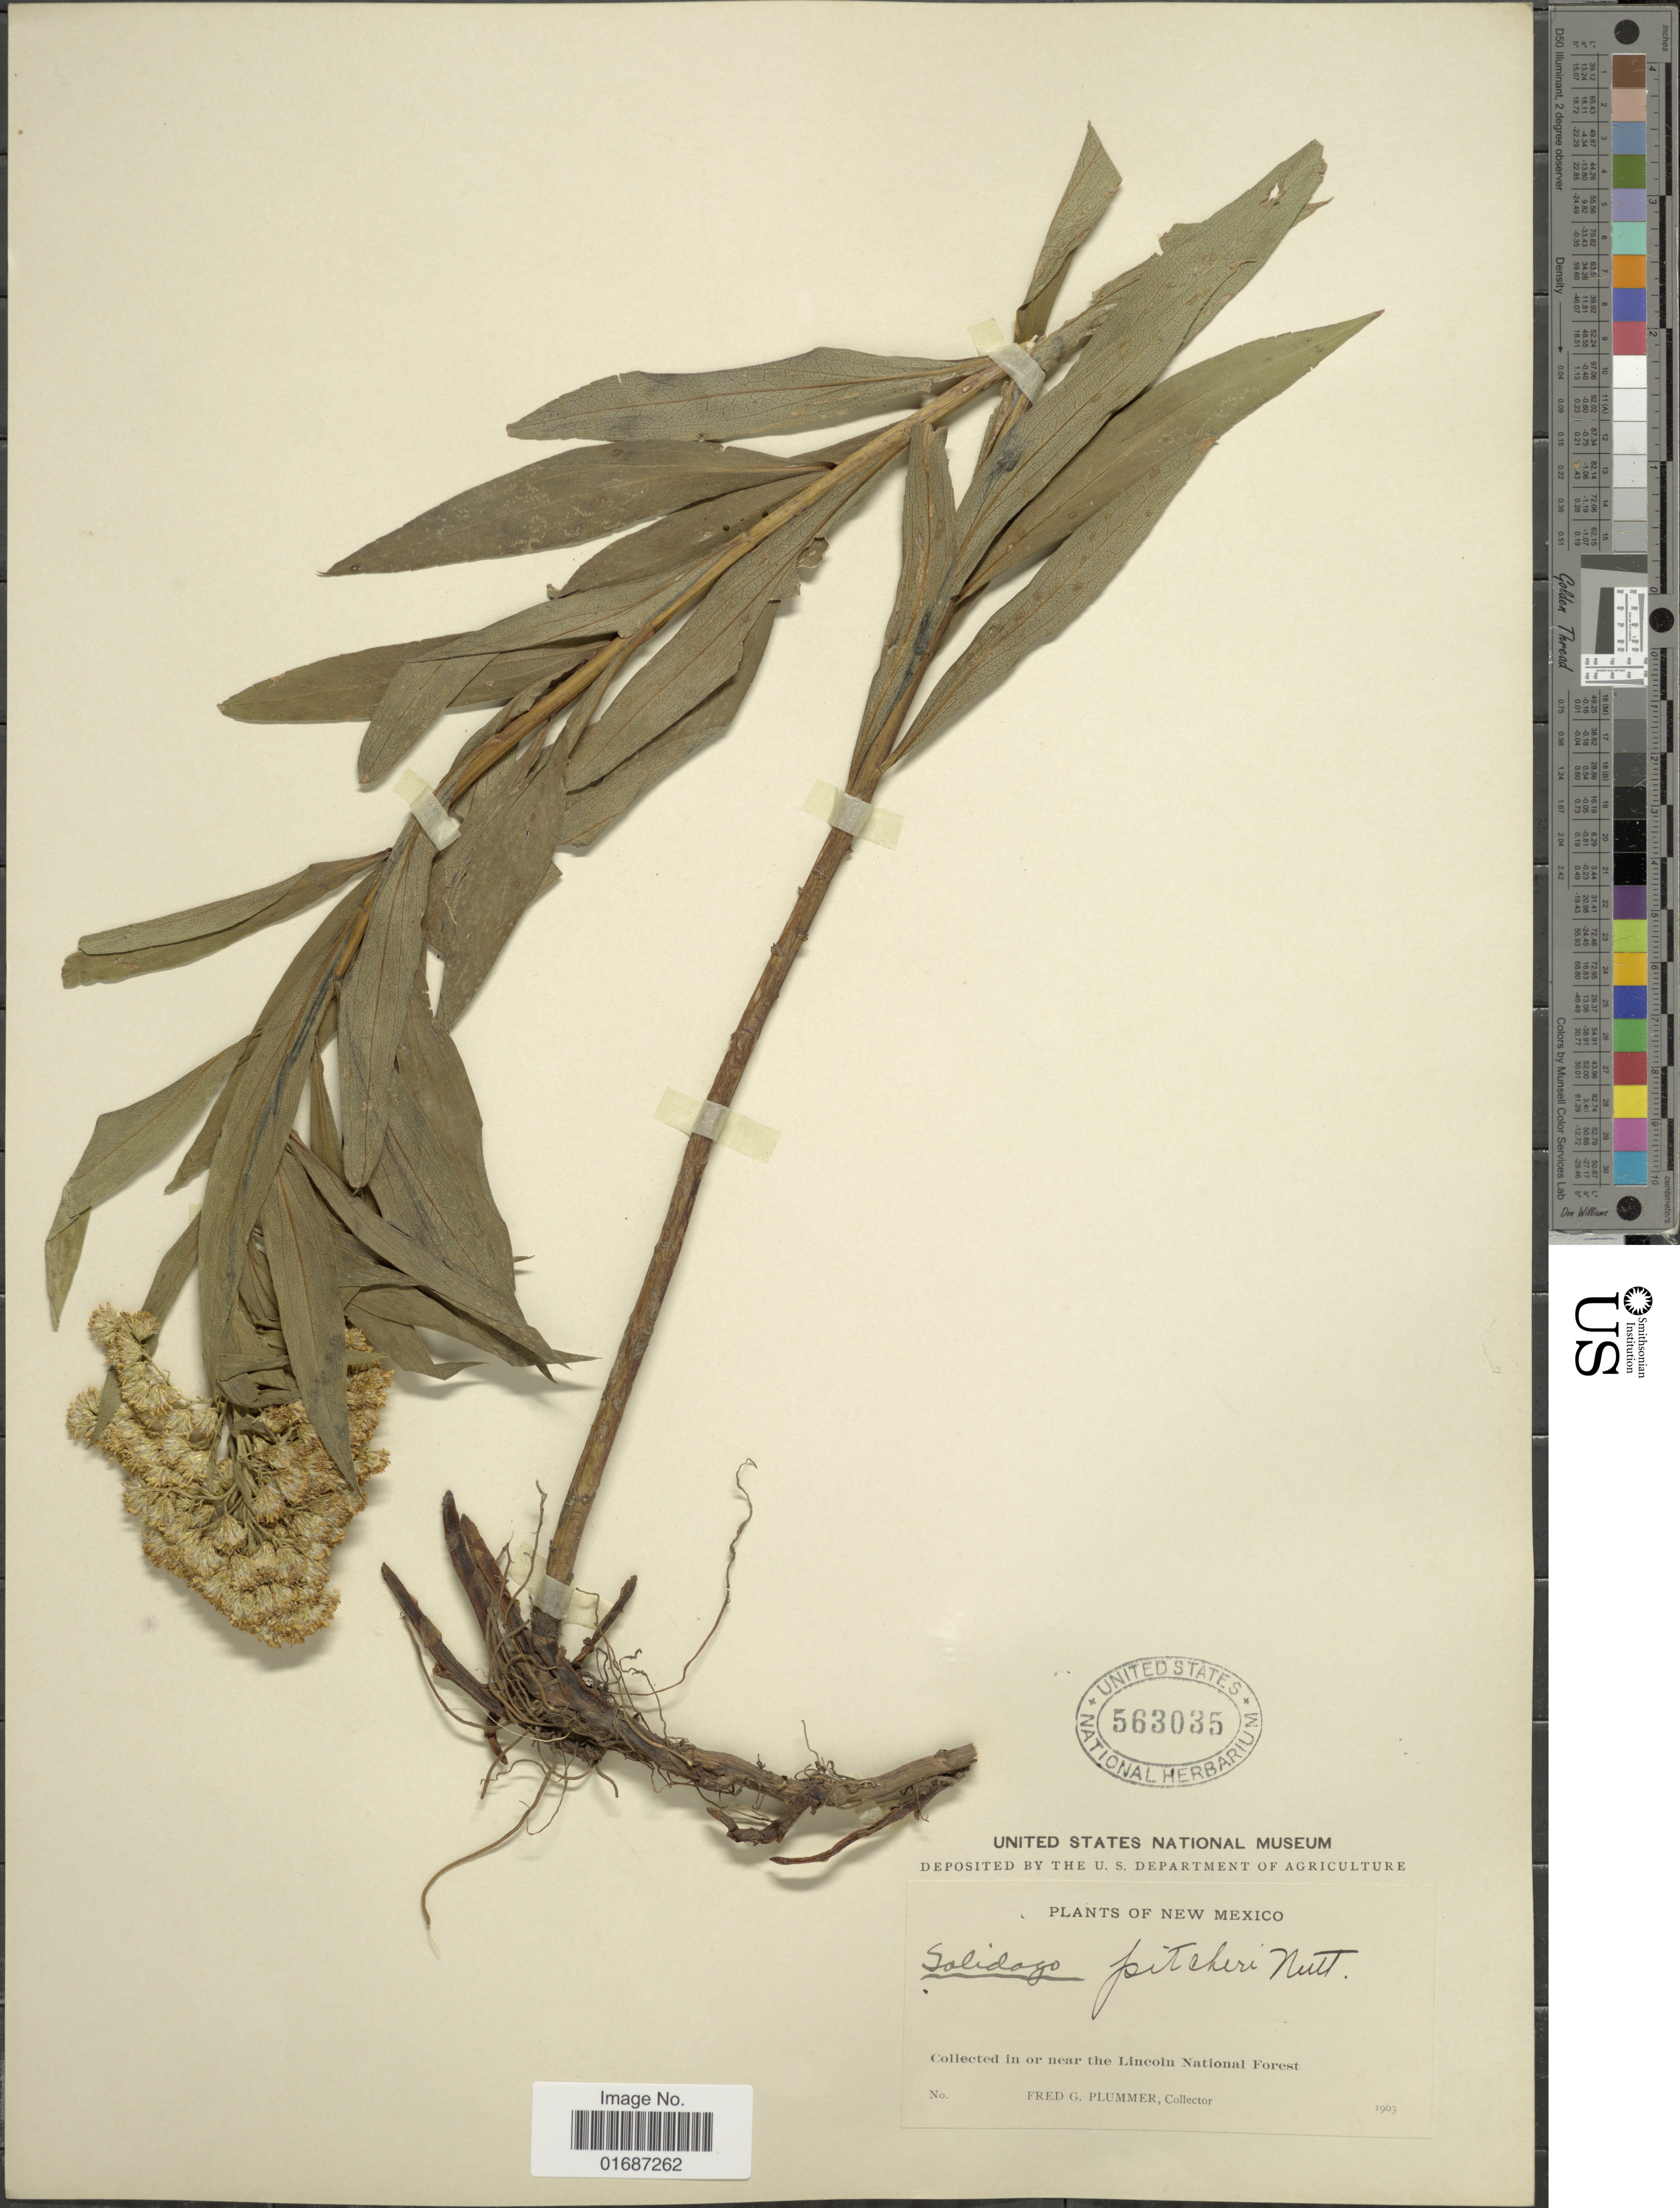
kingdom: Plantae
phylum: Tracheophyta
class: Magnoliopsida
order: Asterales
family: Asteraceae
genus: Solidago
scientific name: Solidago gigantea var. leiophylla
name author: Fernald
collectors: F. Plummer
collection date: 1903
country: United States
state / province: New Mexico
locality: Near the Lincoln National Forest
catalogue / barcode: US 563035